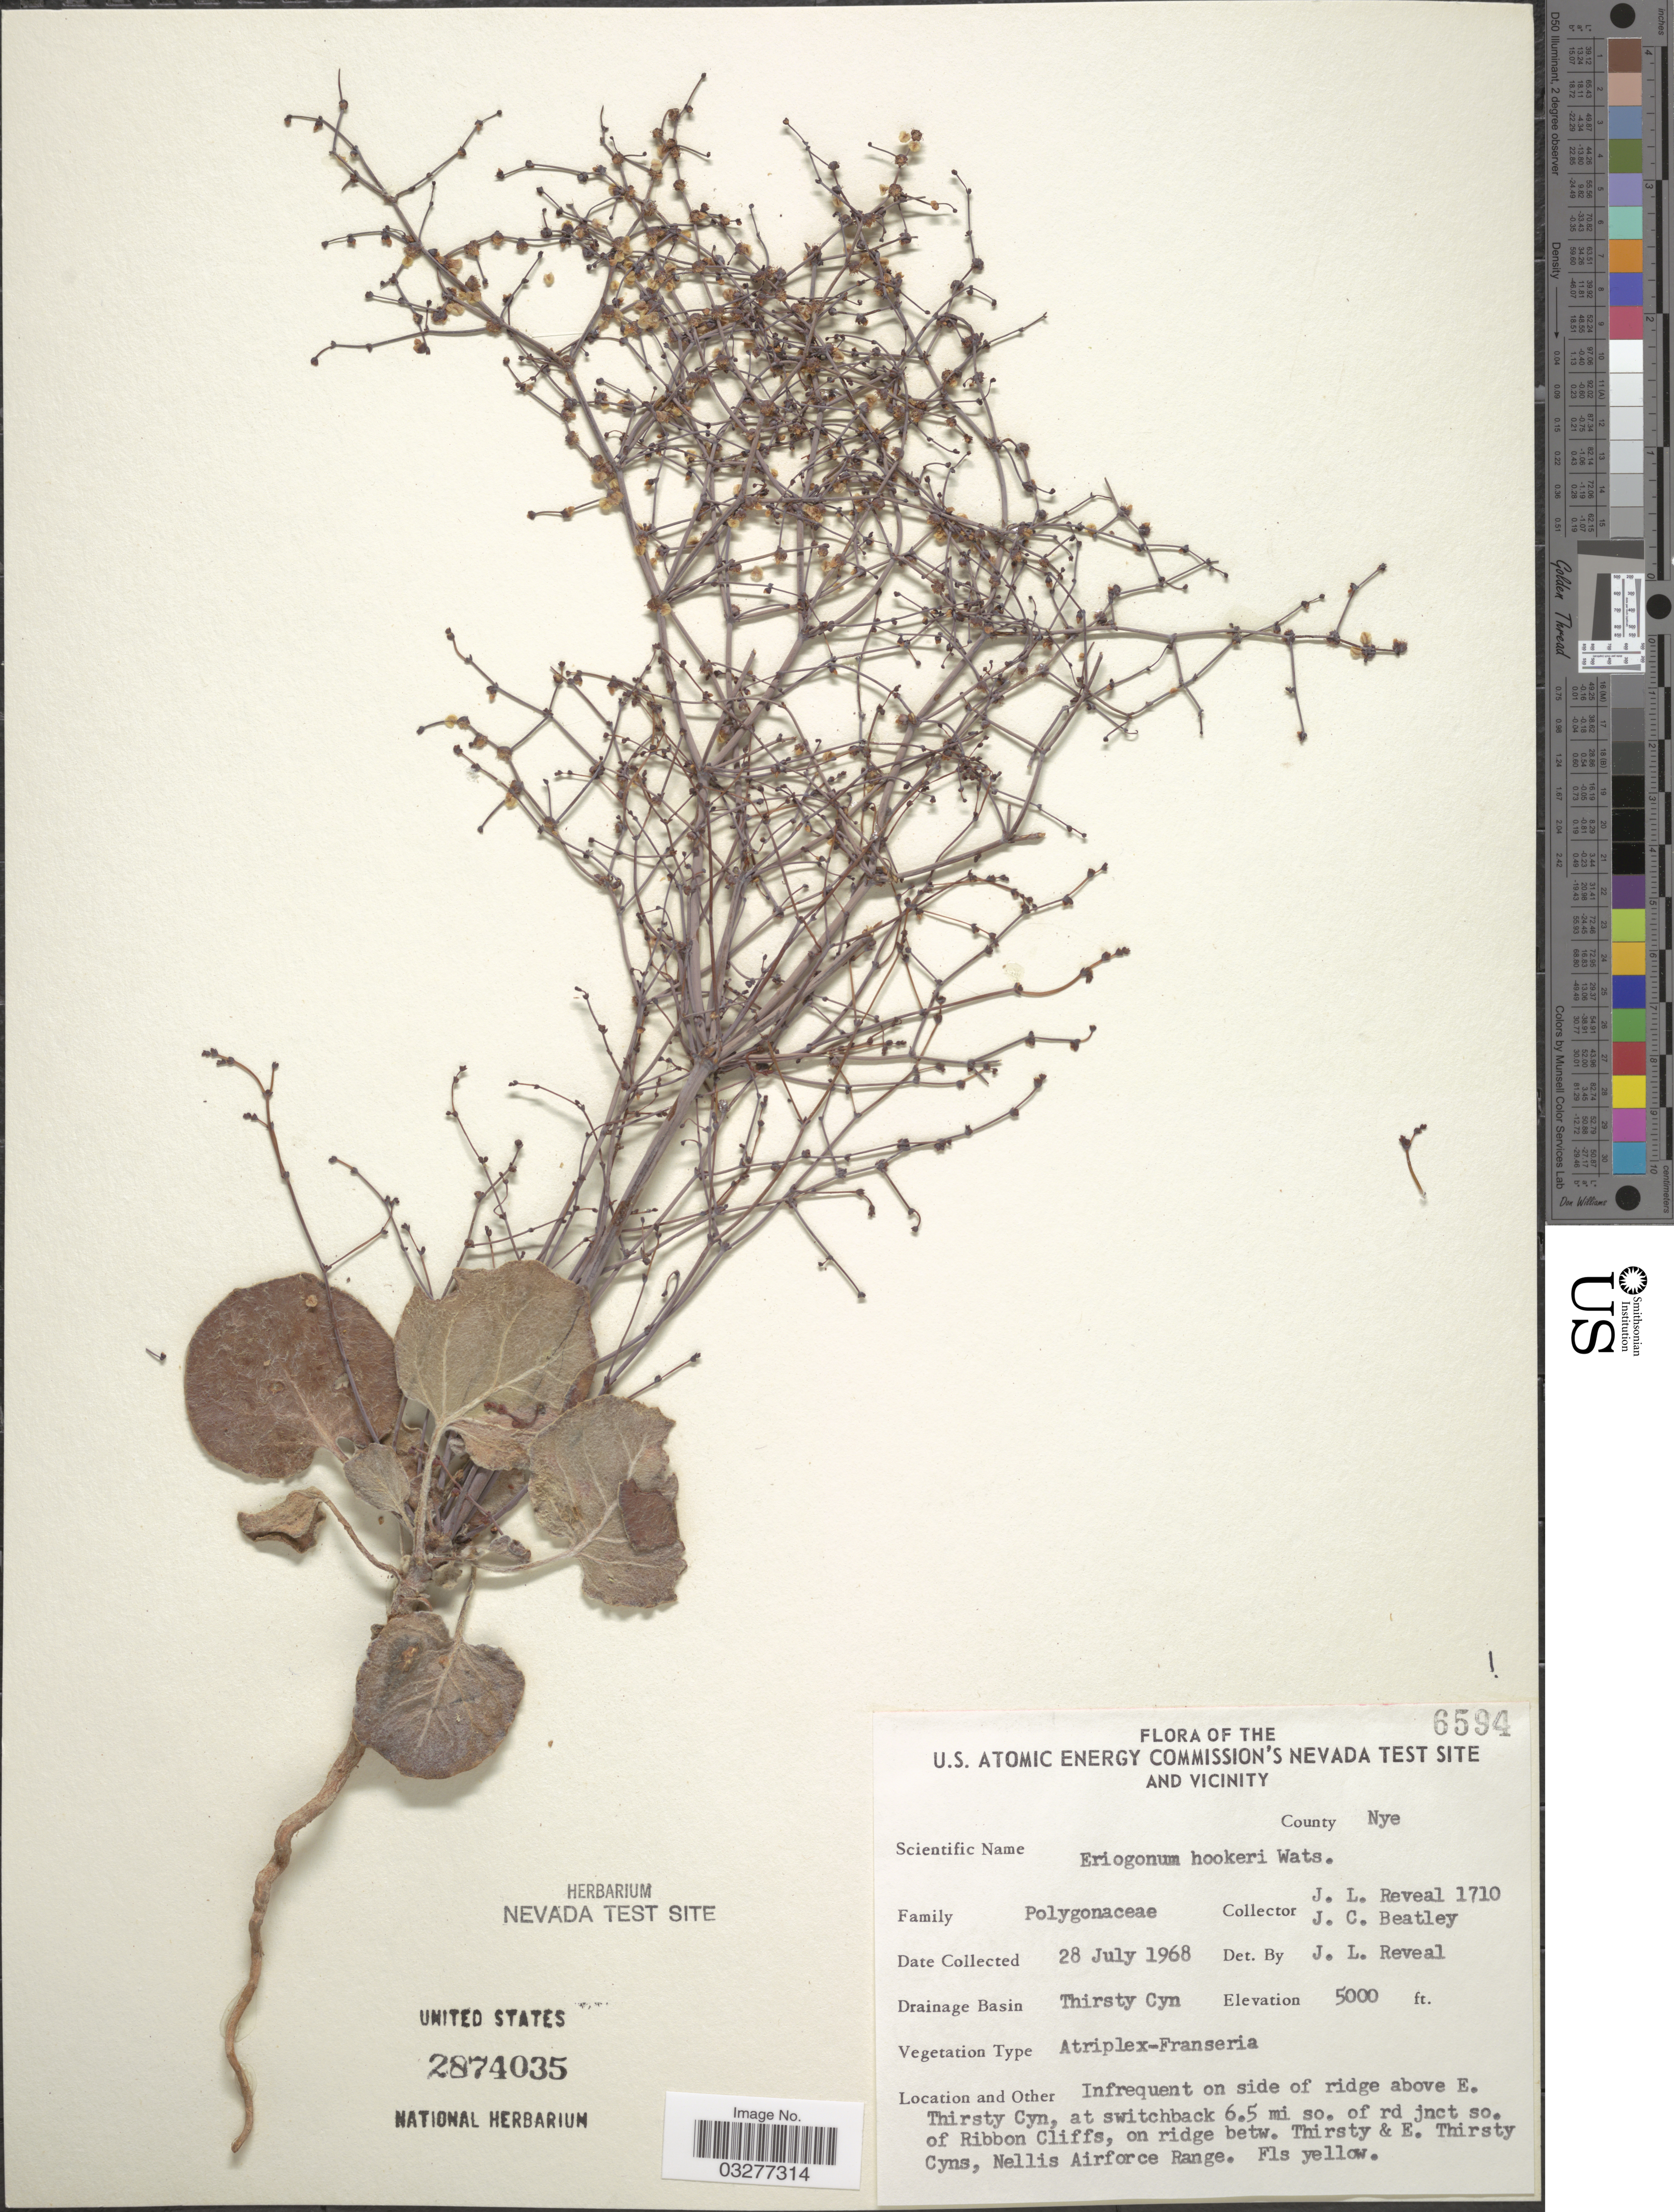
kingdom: Plantae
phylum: Tracheophyta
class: Magnoliopsida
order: Caryophyllales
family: Polygonaceae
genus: Eriogonum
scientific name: Eriogonum hookeri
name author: S. Watson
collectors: J. L. Reveal & J. C. Beatley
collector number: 1710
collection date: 1968-07-28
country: United States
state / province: Nevada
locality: U. S. Atomic Energy Commission's Nevada Test Site and Vicinity. County Nye. Drainage Basin Thirsty Cyn. Side of ridge above E. Thirsty Cyn, at switchback 6.5 mi so. of rd jnct so. of Ribbon Cliffs, on ridge betw. Thirsty & E. Thirsty Cyns, Nellis Airforce Range.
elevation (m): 1524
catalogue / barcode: US 2874035